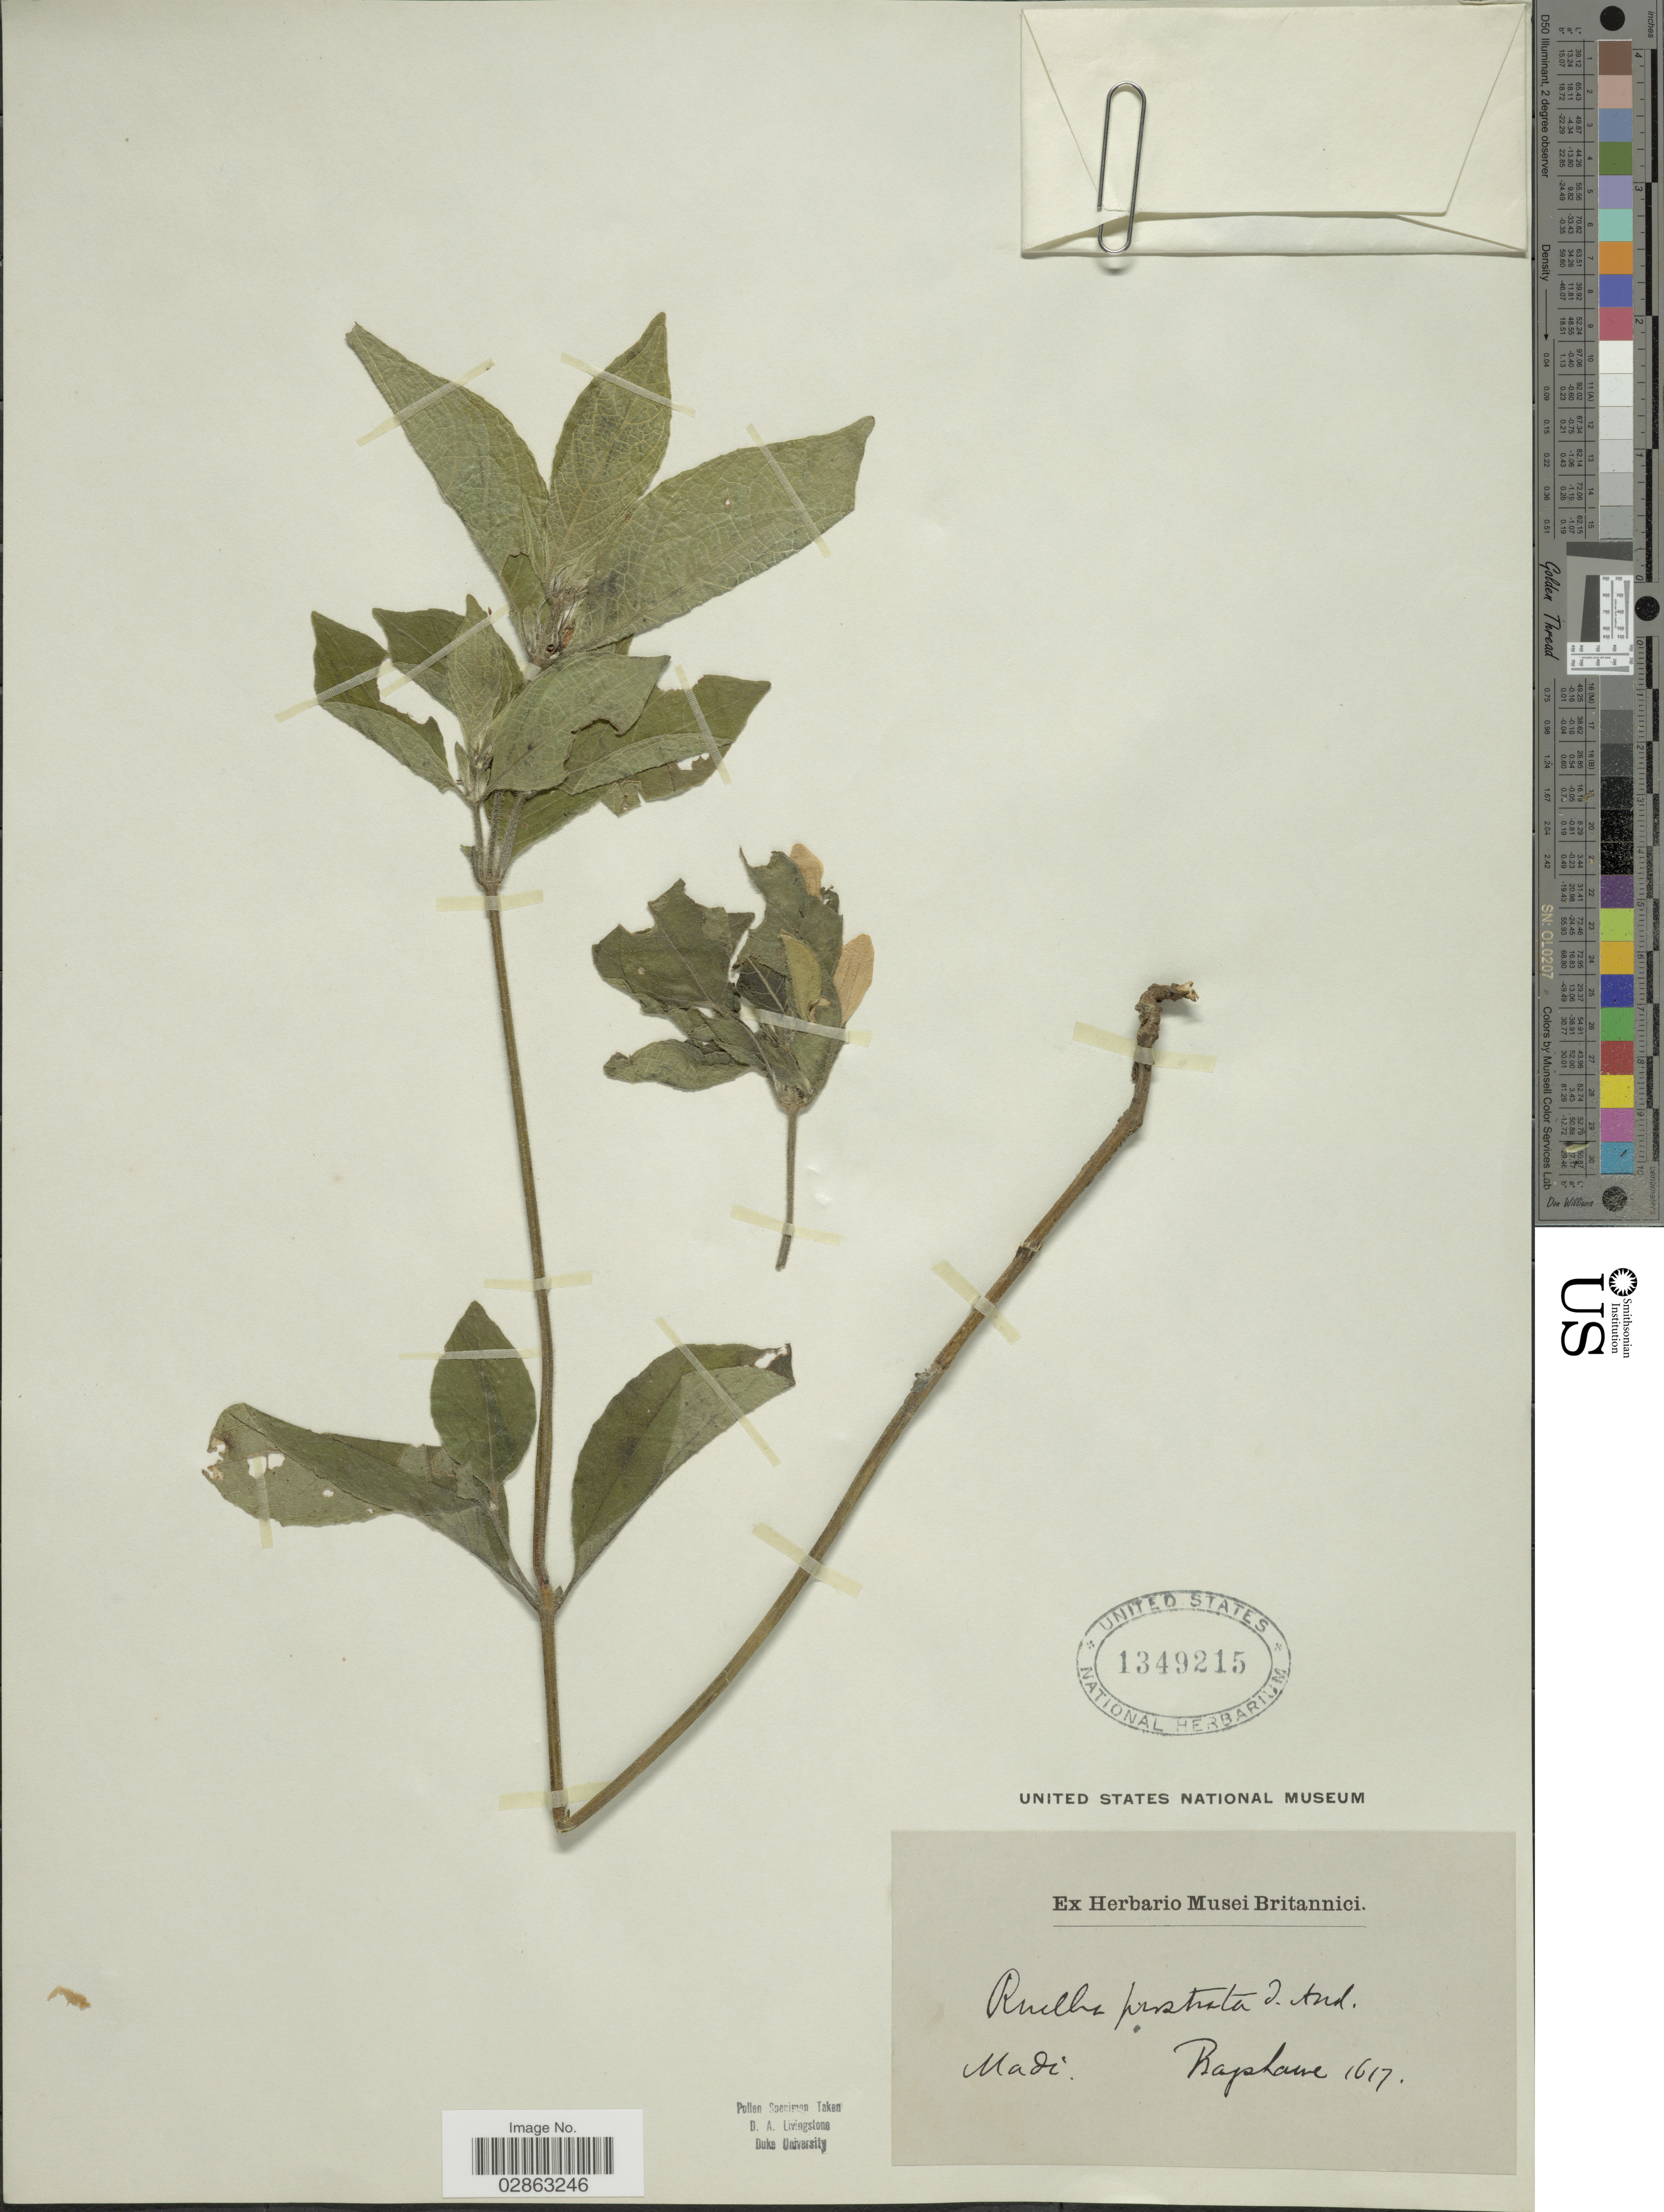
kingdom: Plantae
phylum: Tracheophyta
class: Magnoliopsida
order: Lamiales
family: Acanthaceae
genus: Ruellia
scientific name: Ruellia prostrata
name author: Poir.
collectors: Bagshawe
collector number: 1617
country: Uganda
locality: Madi.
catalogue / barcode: US 1349215